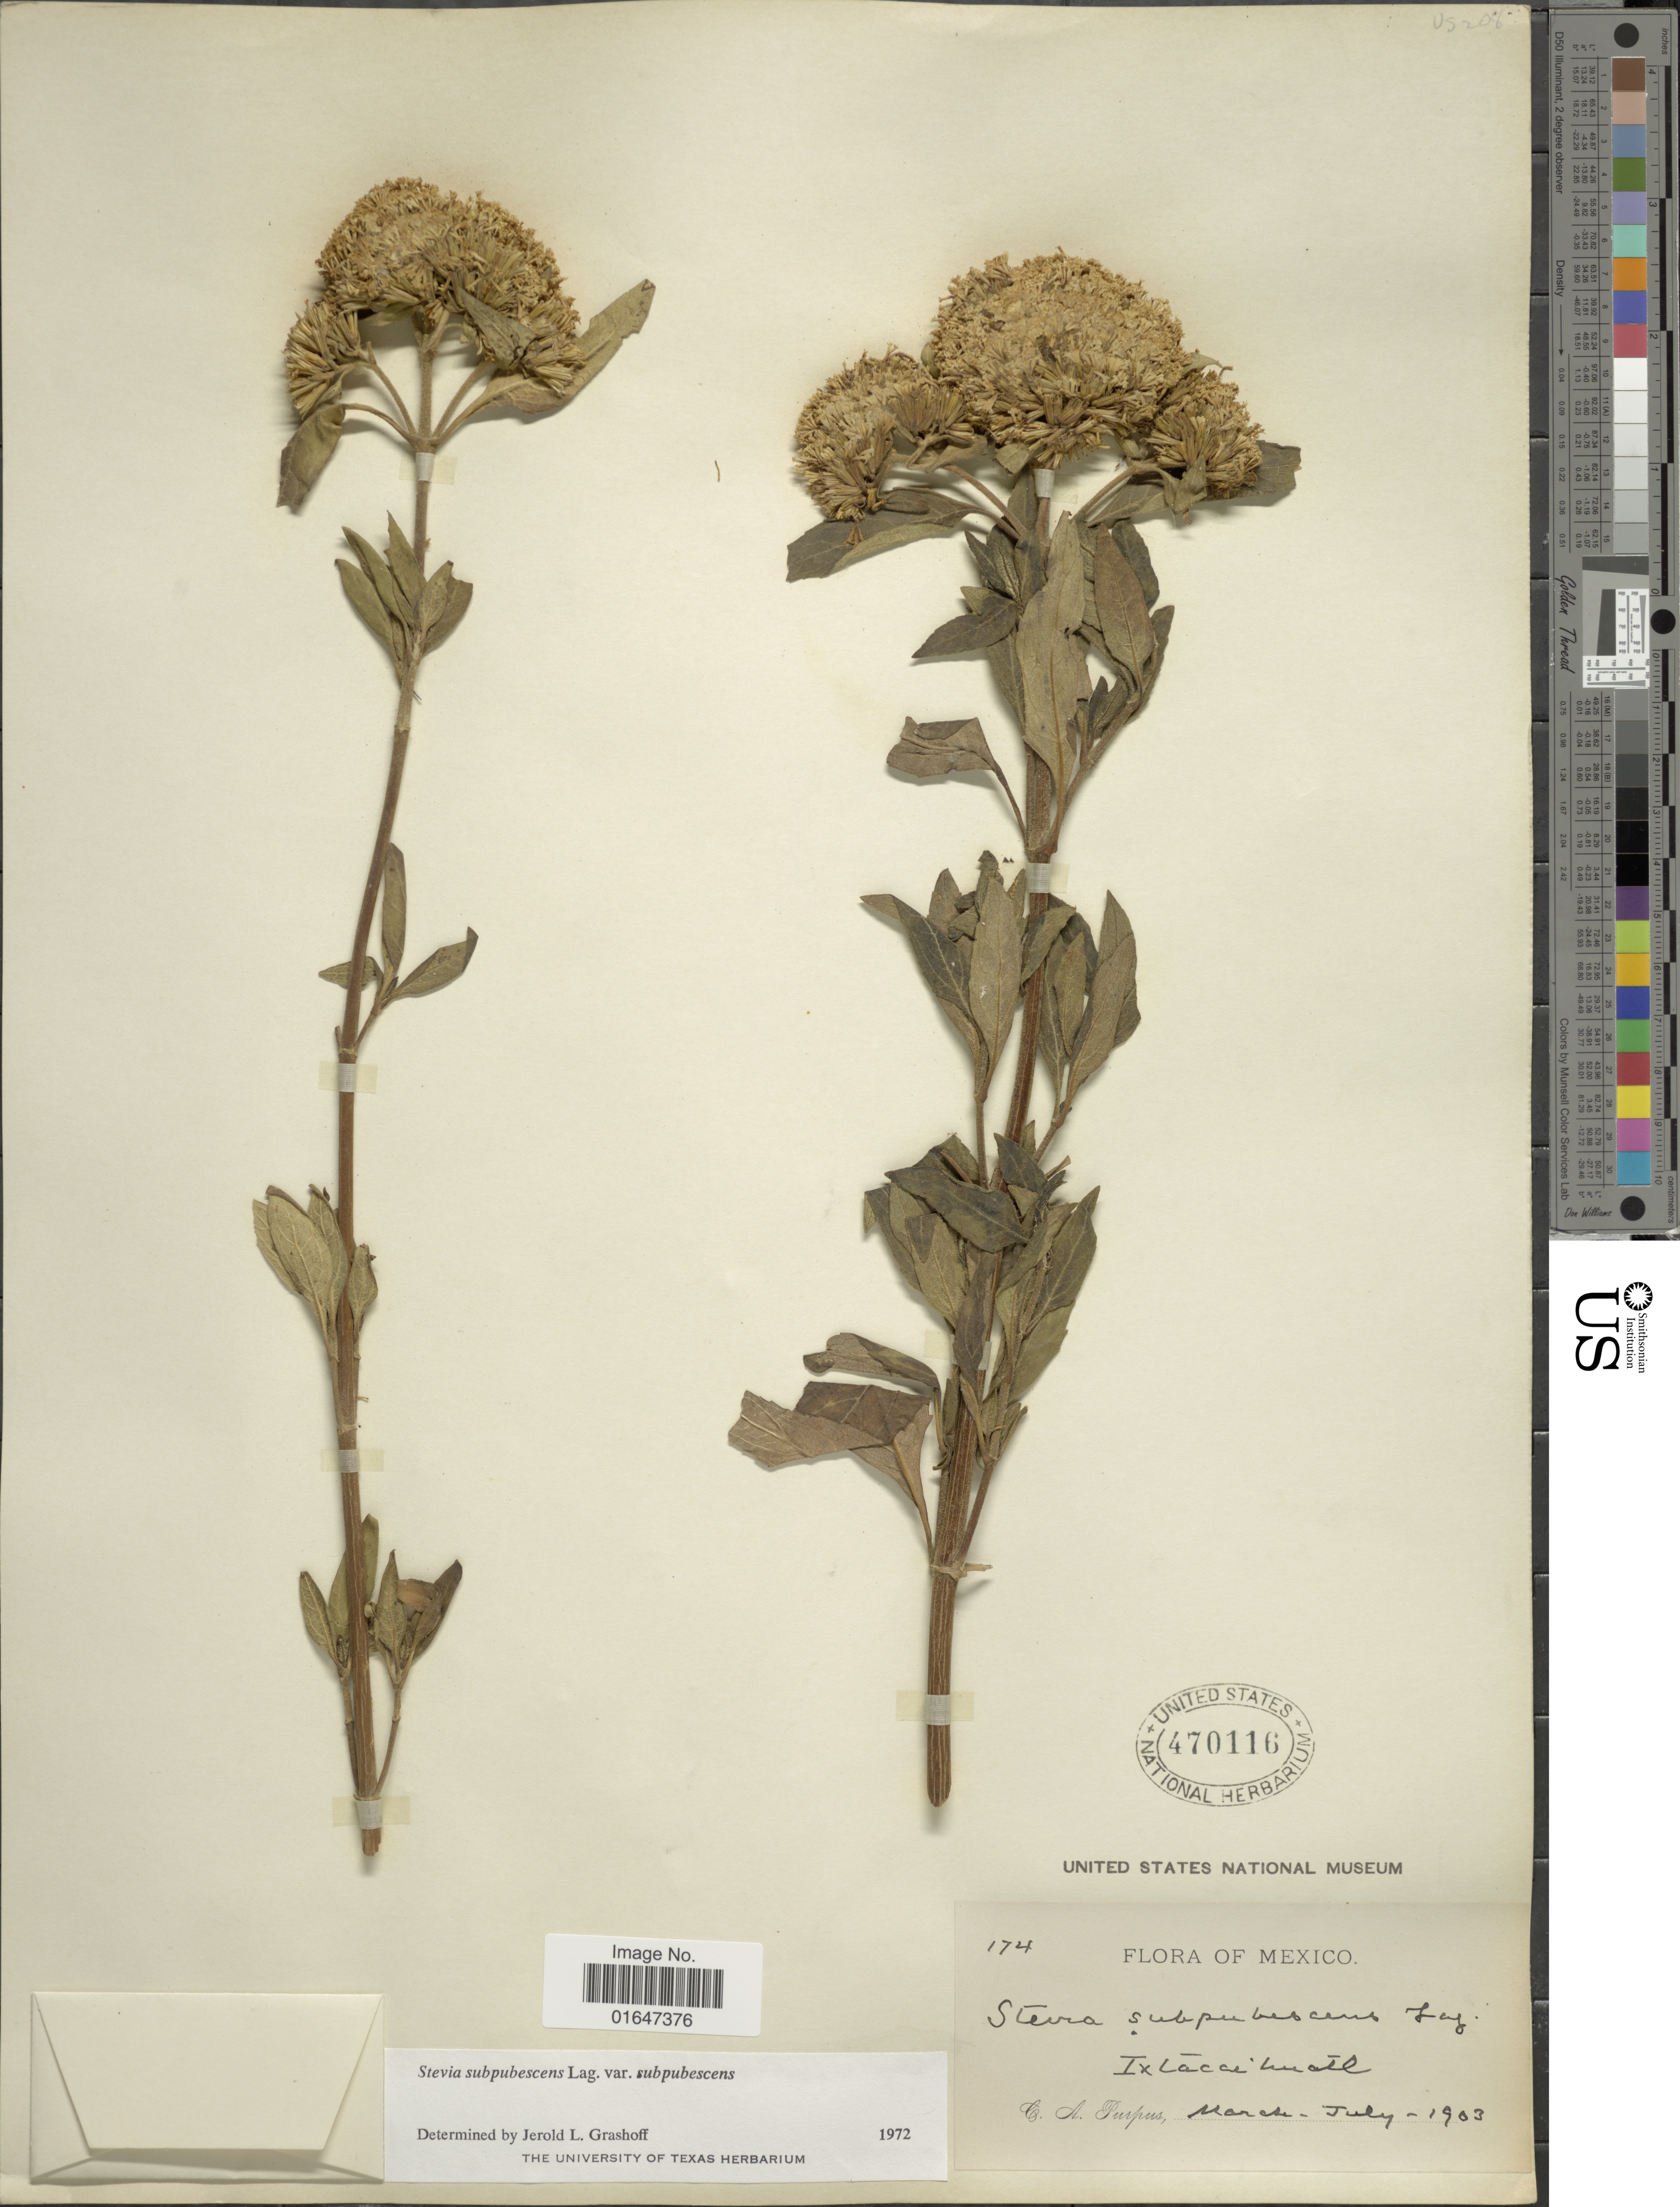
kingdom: Plantae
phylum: Tracheophyta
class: Magnoliopsida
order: Asterales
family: Asteraceae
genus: Stevia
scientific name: Stevia subpubescens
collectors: C. A. Purpus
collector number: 174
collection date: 1903-03/1903-07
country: Mexico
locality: Ixtaccihuatl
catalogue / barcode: US 470116